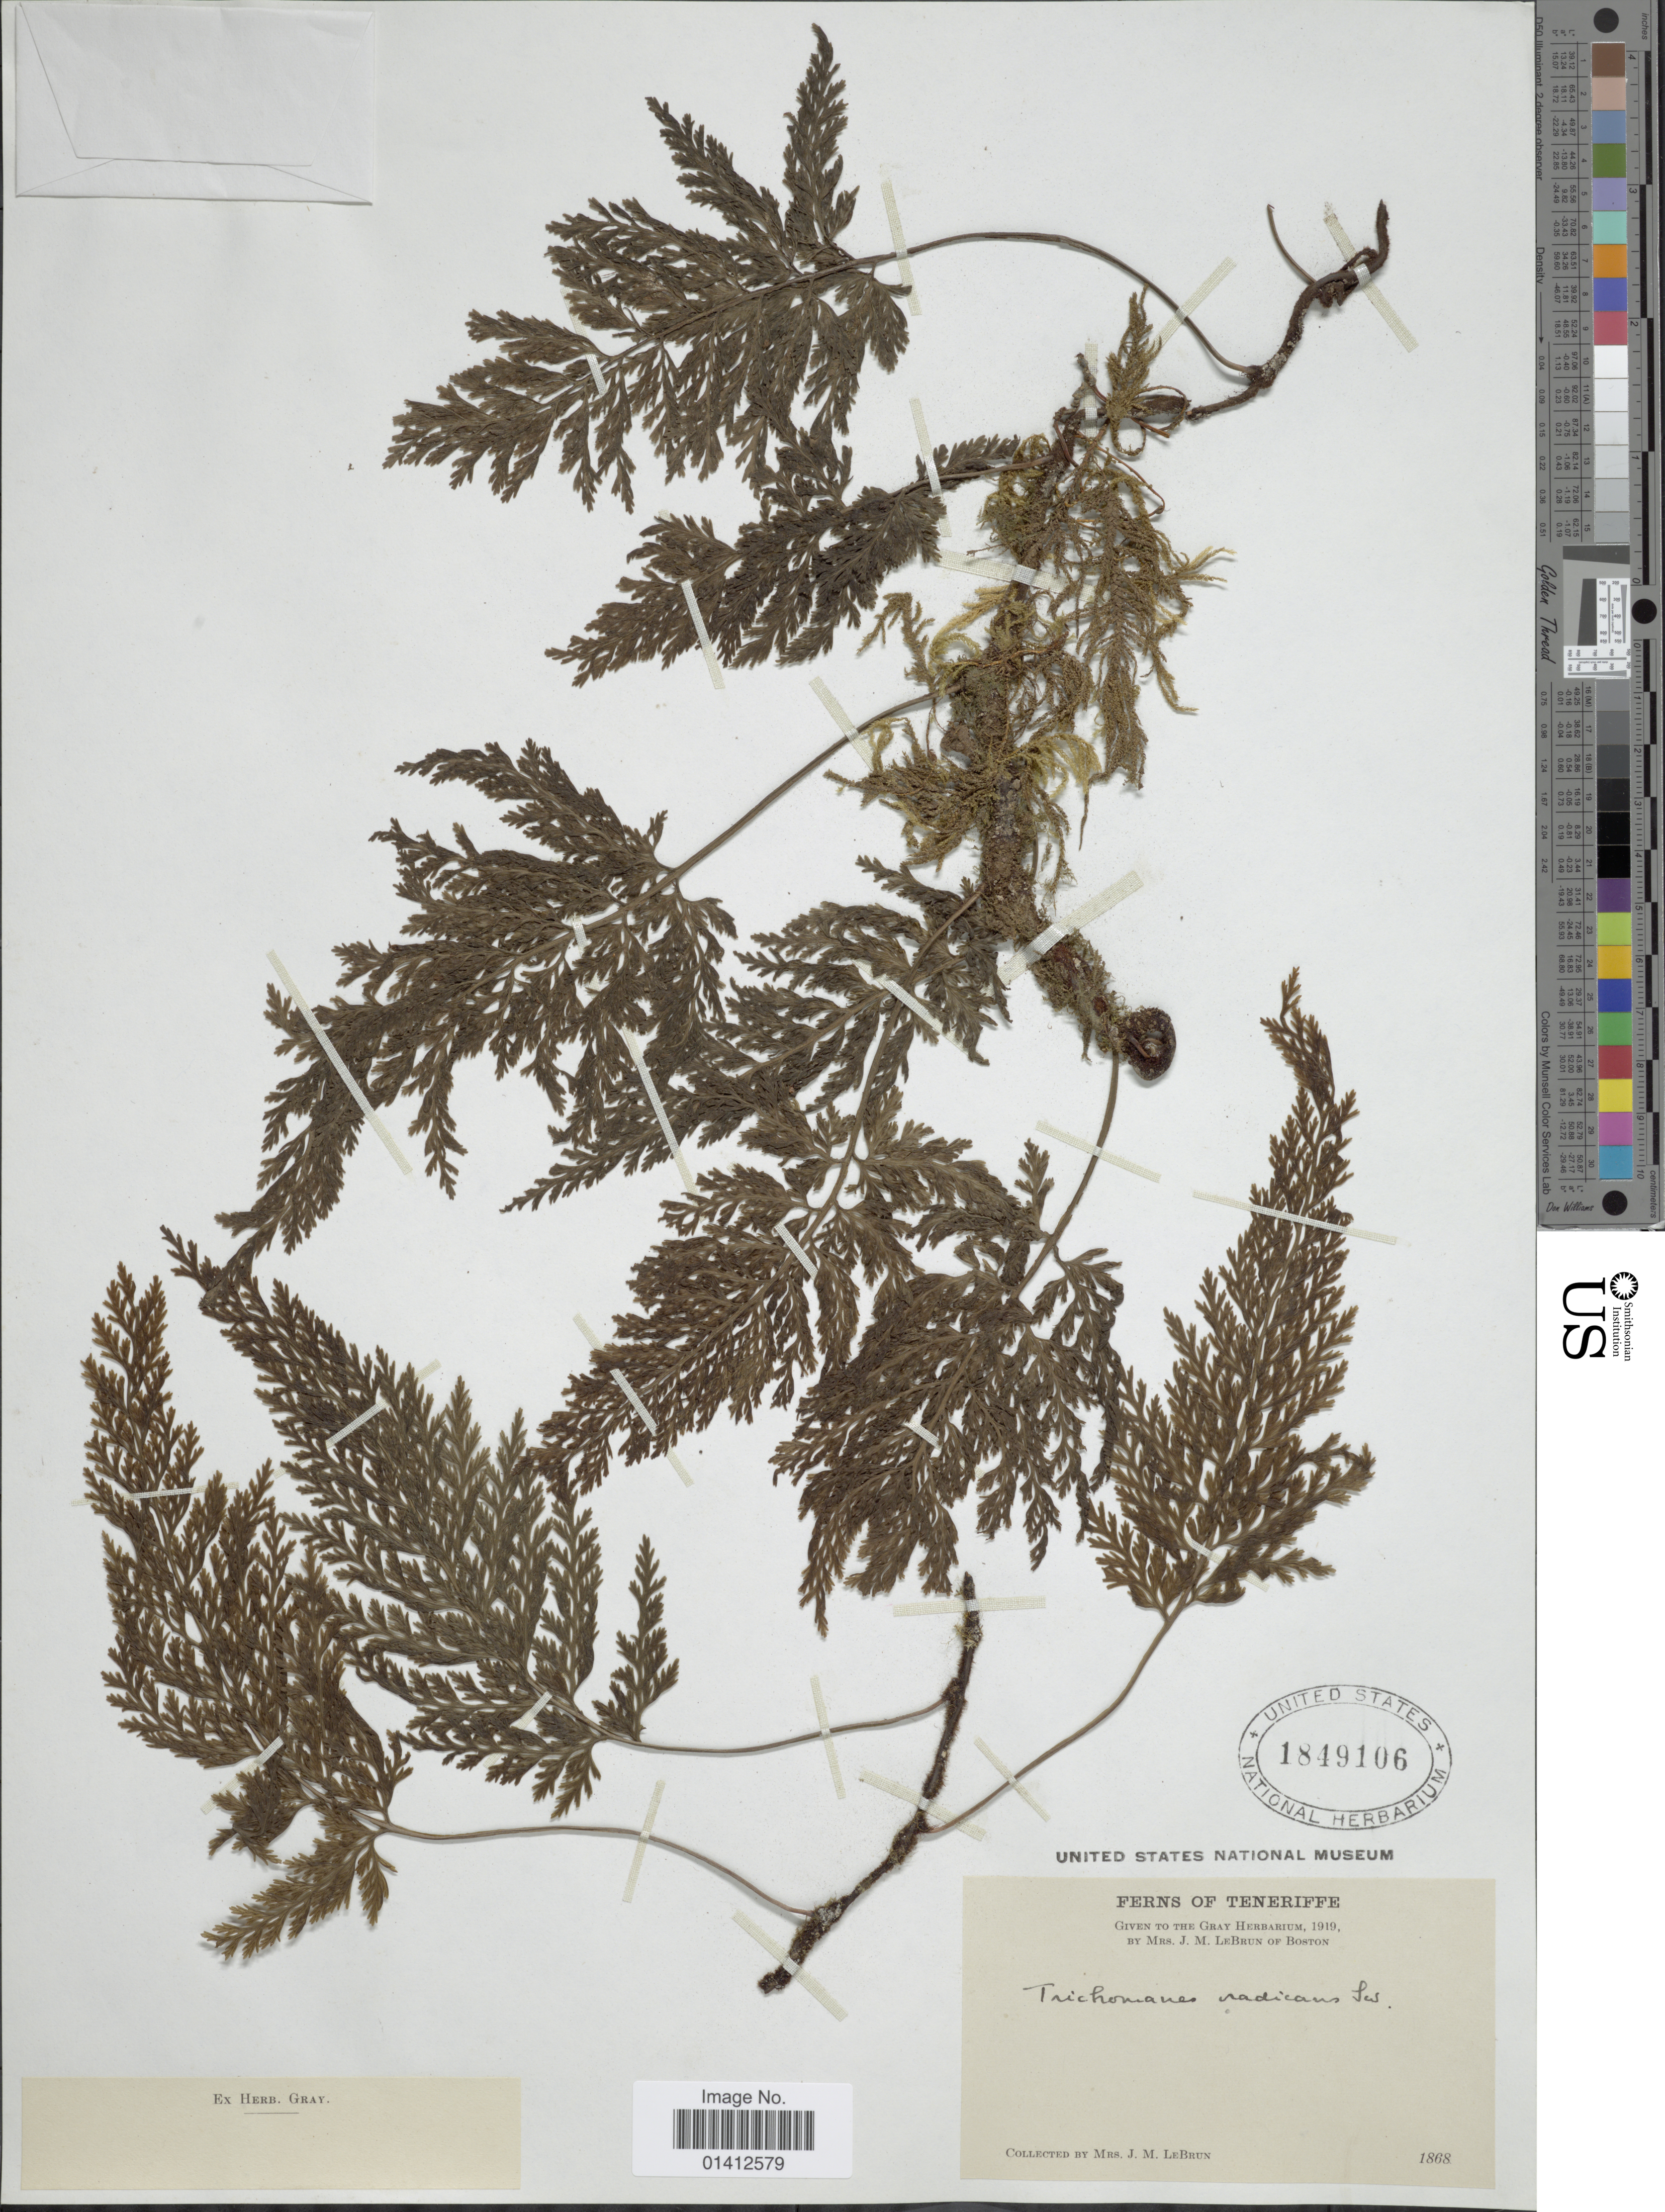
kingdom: Plantae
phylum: Tracheophyta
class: Polypodiopsida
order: Hymenophyllales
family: Hymenophyllaceae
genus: Vandenboschia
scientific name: Vandenboschia speciosa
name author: (Willd.) G. Kunkel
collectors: J.A. Lebrun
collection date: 1868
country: Spain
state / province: Canarias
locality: Teneriffe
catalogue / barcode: US 1849106